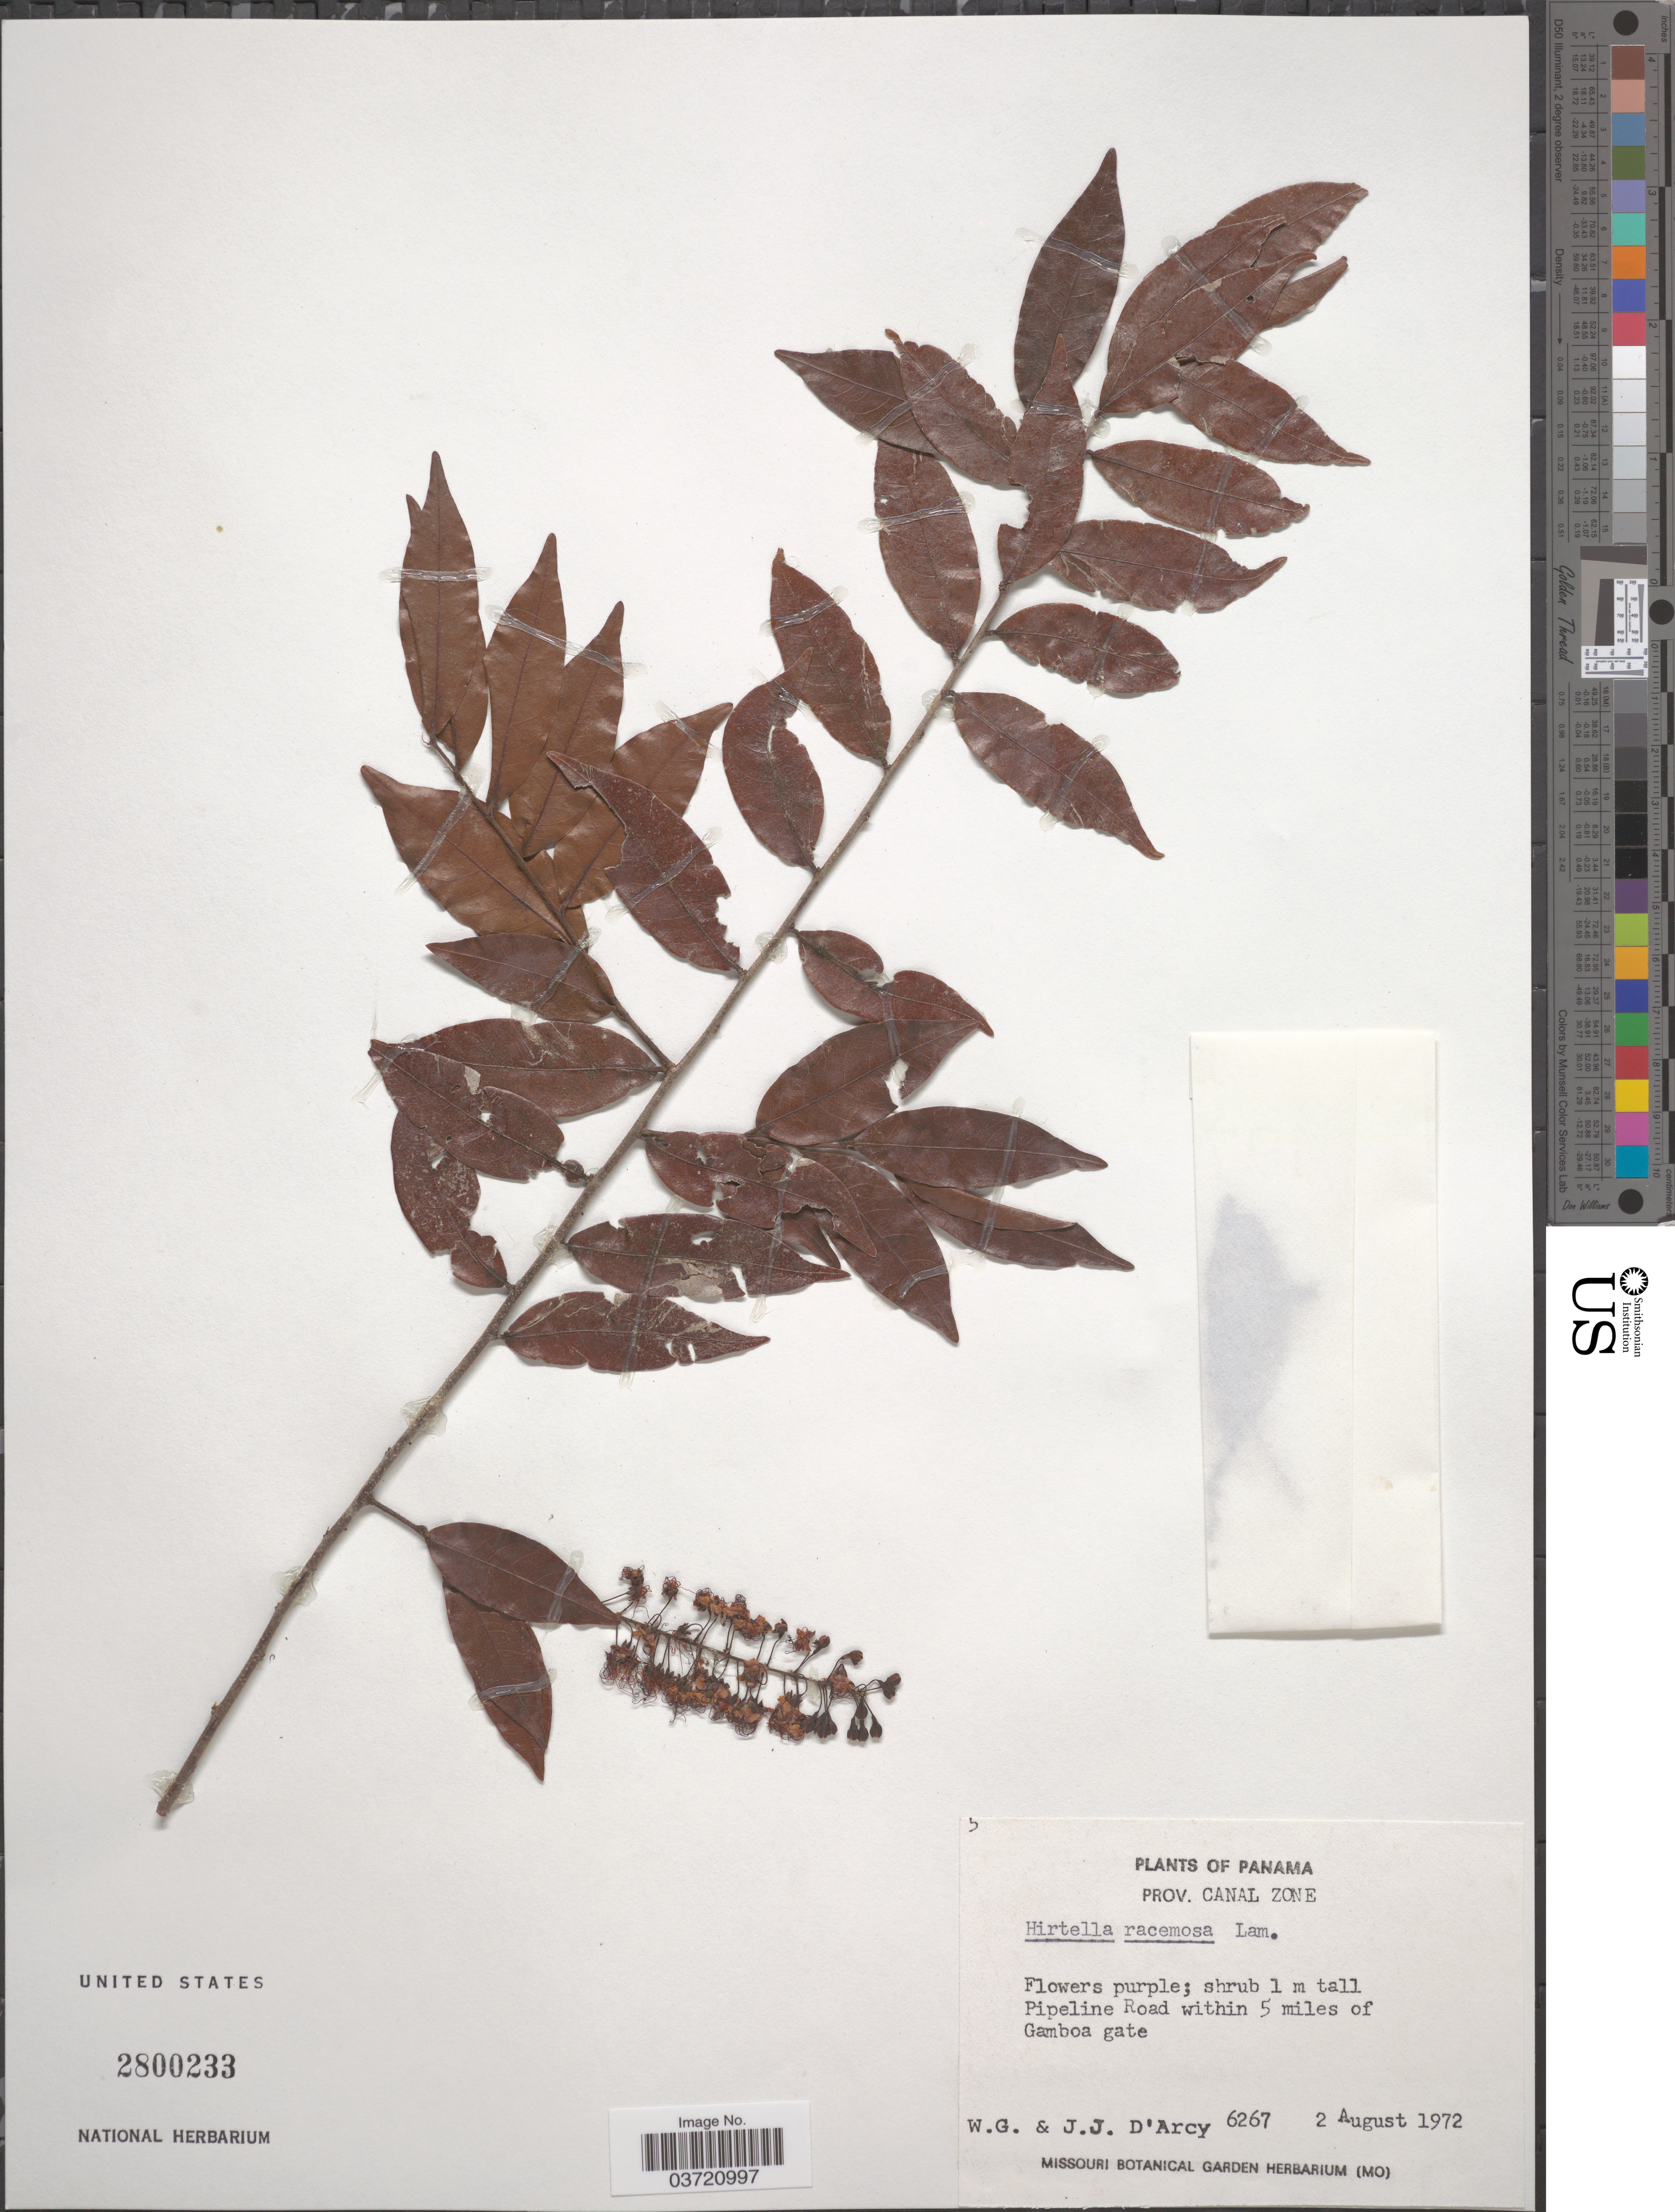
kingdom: Plantae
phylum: Tracheophyta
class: Magnoliopsida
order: Malpighiales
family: Chrysobalanaceae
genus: Hirtella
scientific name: Hirtella racemosa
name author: Lam.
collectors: W. G. D'Arcy & J. J. D'Arcy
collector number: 6267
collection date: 1972-08-02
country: Panama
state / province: Colón / Panamá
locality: Canal Zone. Pipeline Road within 5 miles of Gamboa gate.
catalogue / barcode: US 2800233